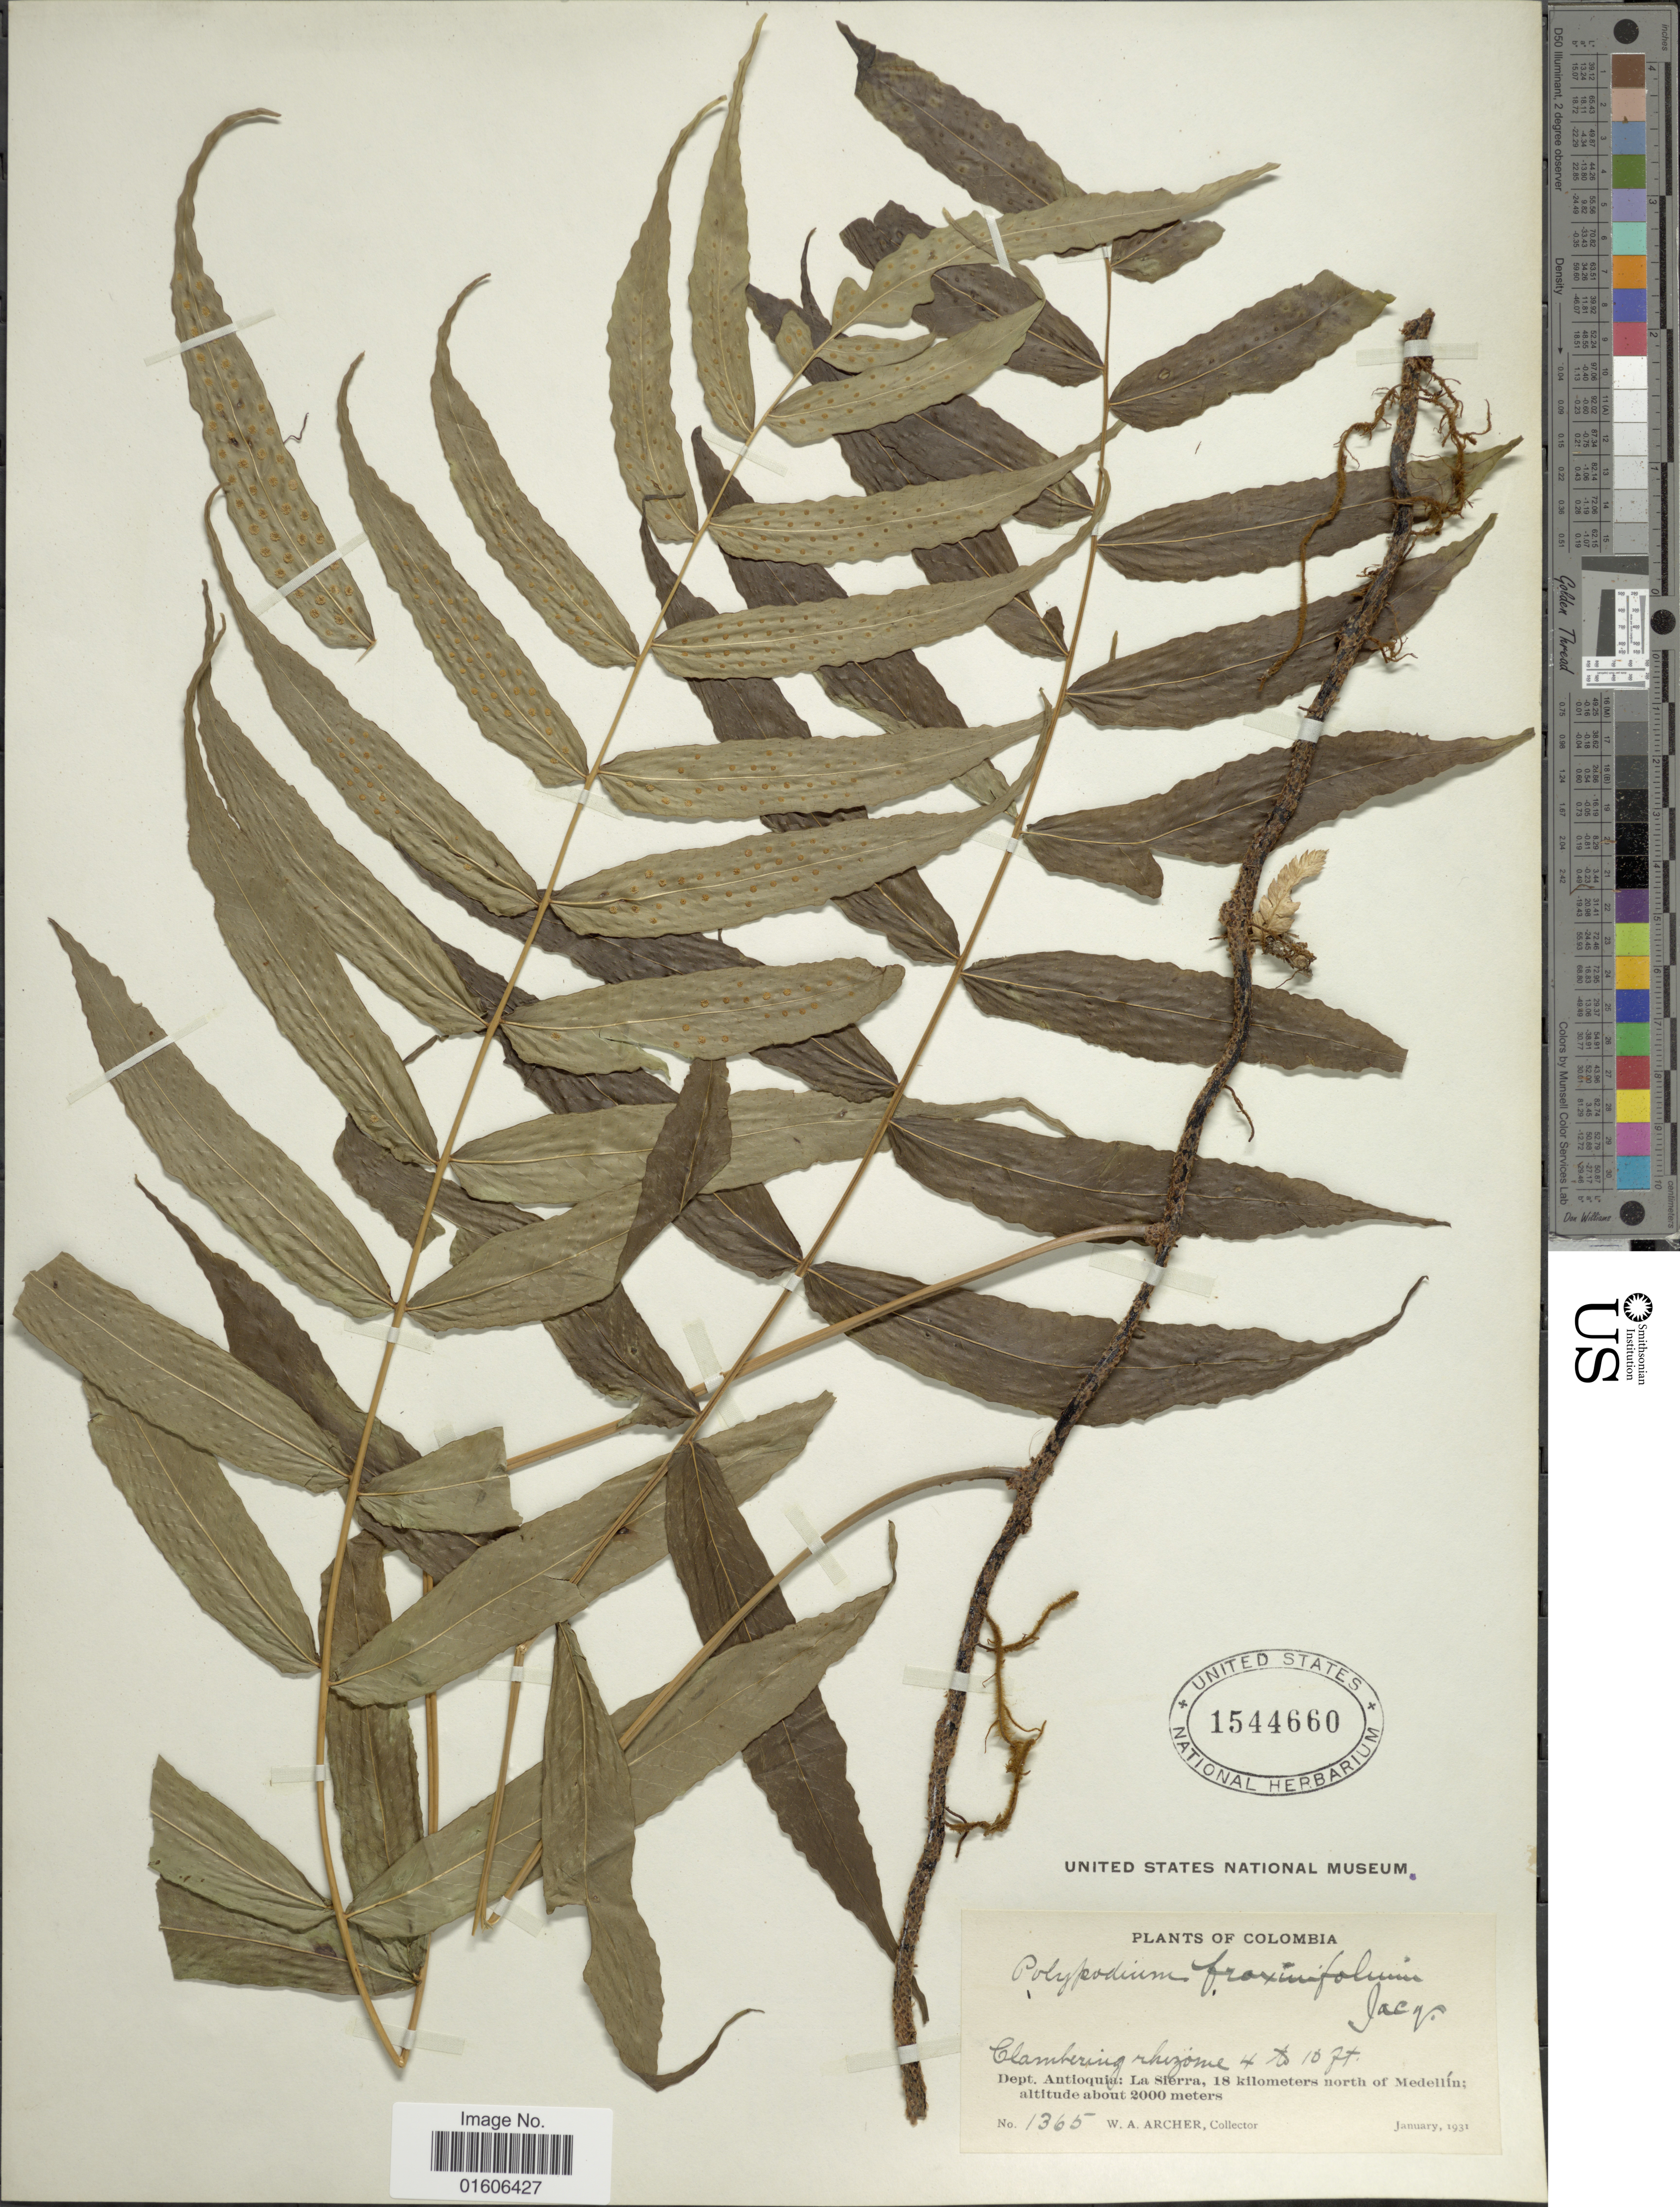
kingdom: Plantae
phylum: Tracheophyta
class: Polypodiopsida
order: Polypodiales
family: Polypodiaceae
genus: Serpocaulon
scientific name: Serpocaulon fraxinifolium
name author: (Jacq.) A.R. Sm.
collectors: W. A. Archer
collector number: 1365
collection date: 1931-01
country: Colombia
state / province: Antioquia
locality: Dept. Antioquia: La Sierra, 18 kilometers north of Medellín.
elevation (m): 2000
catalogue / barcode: US 1544660